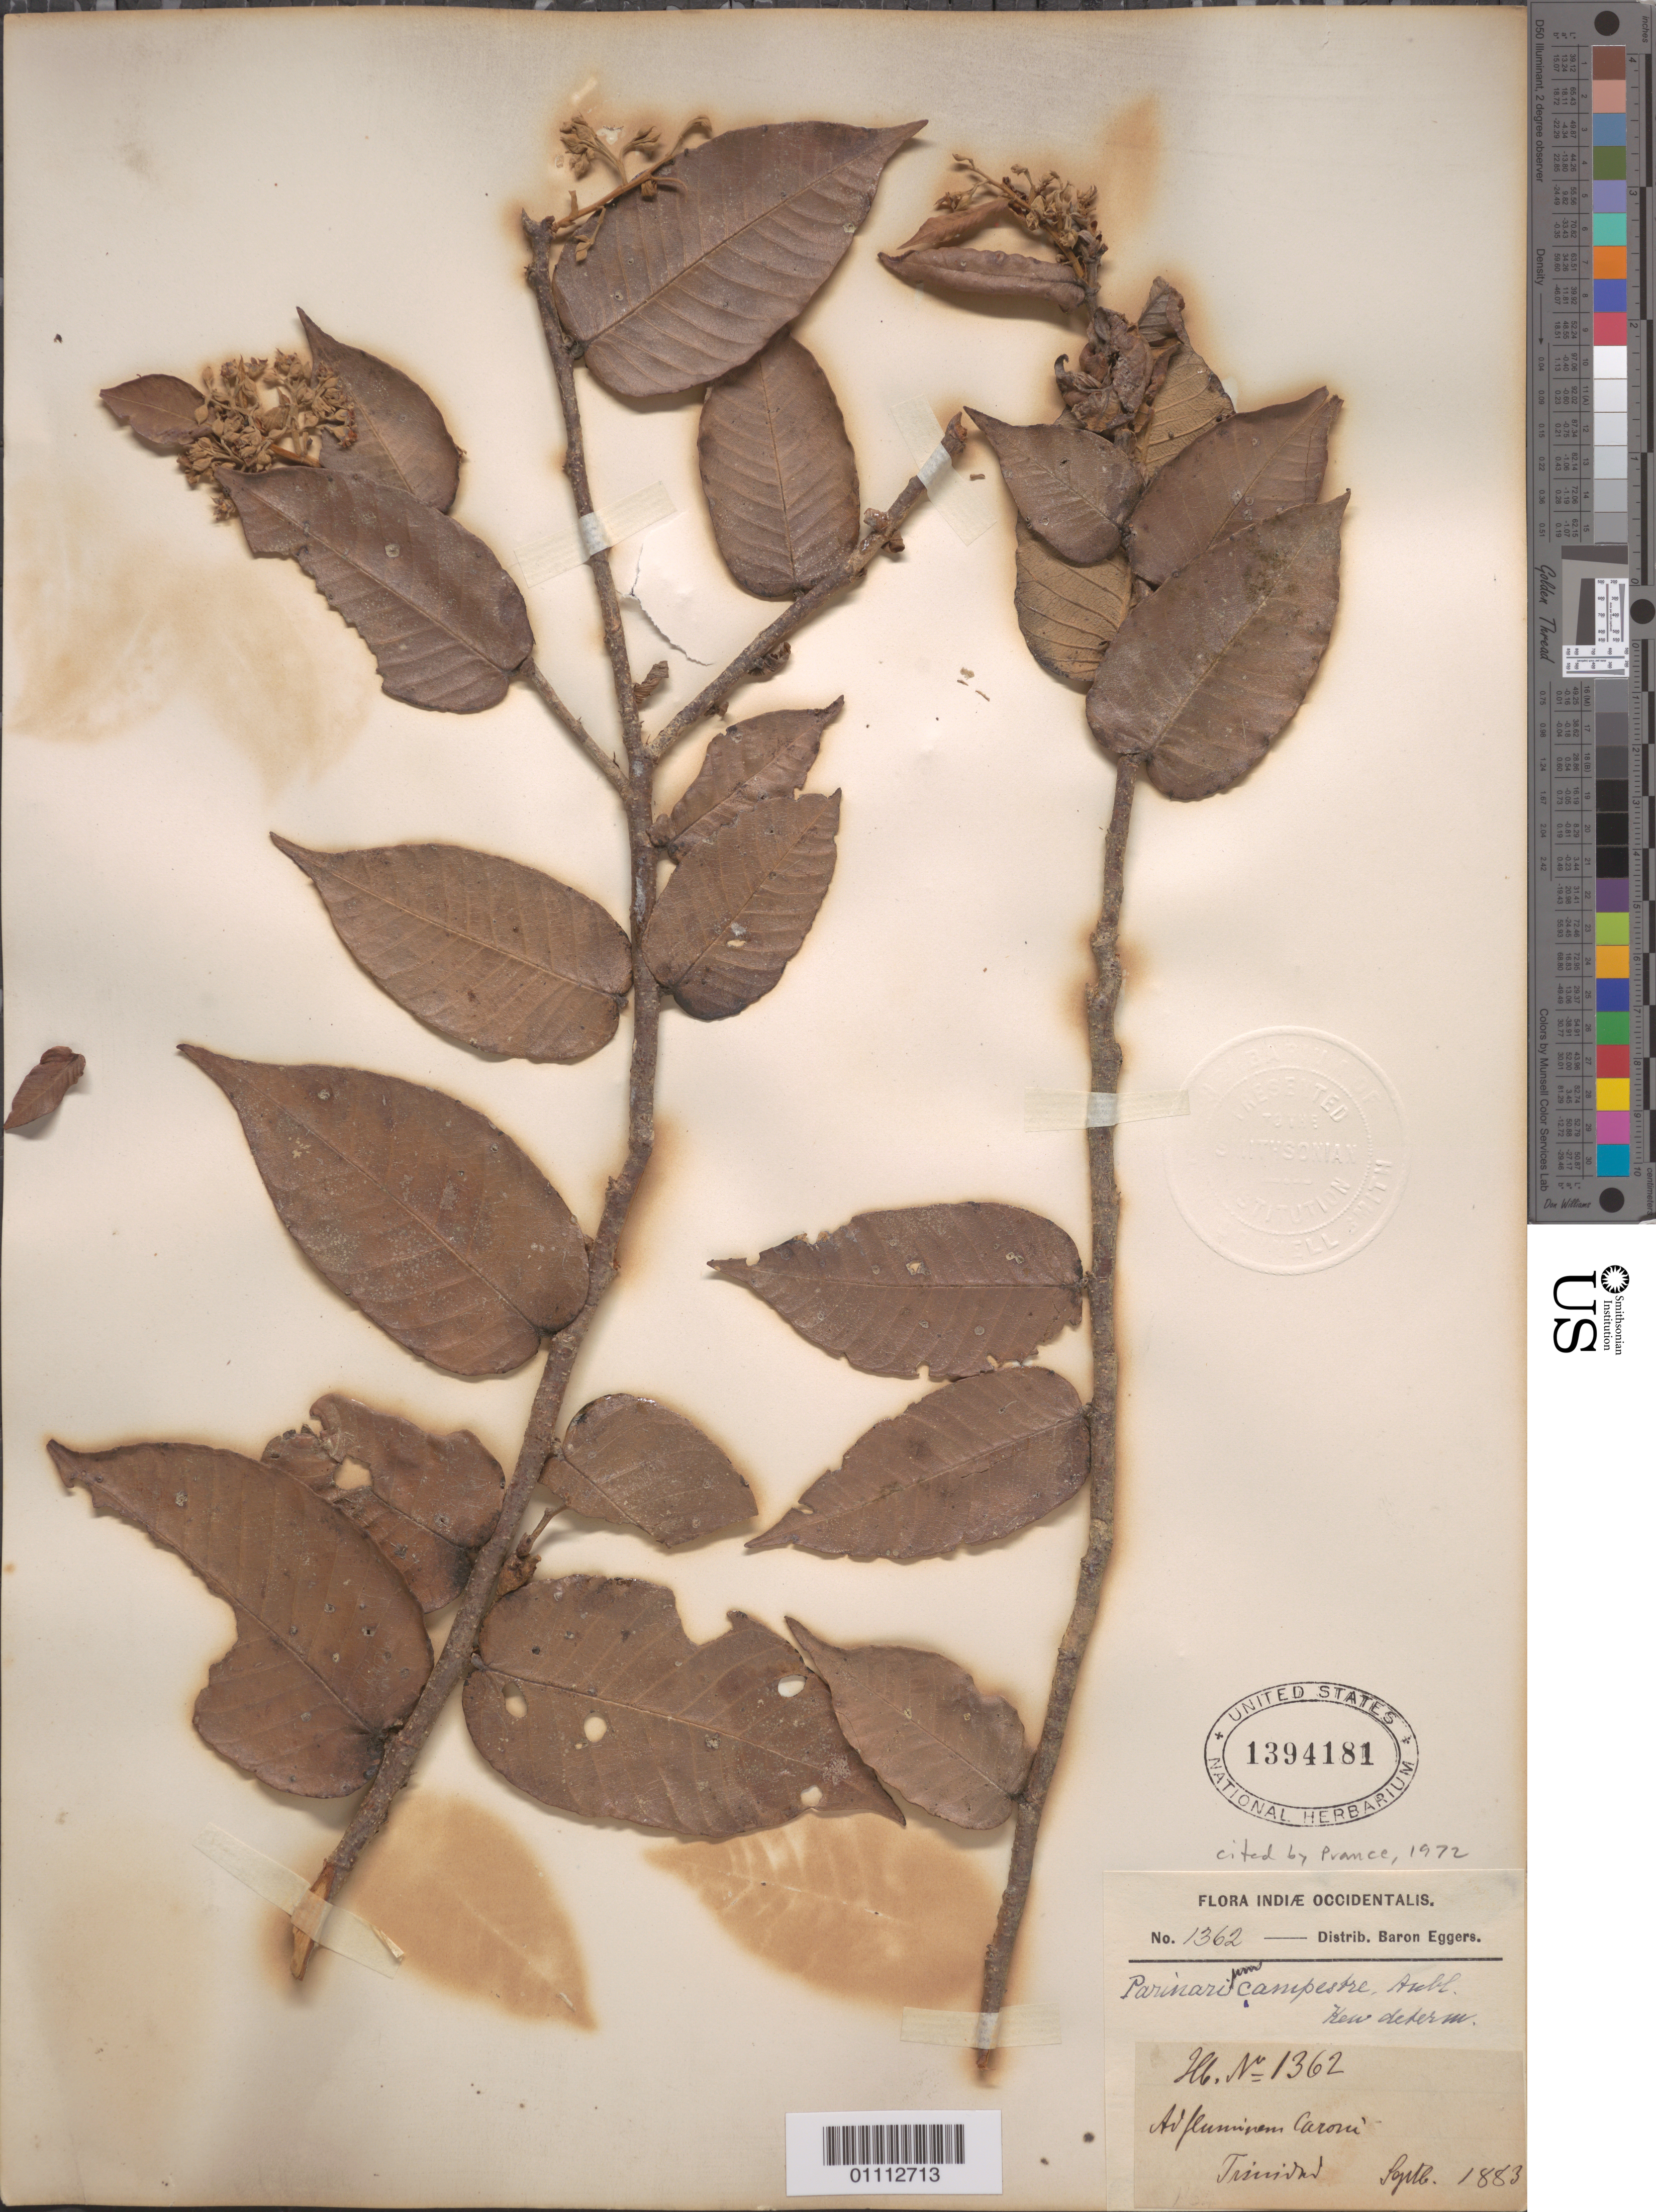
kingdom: Plantae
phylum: Tracheophyta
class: Magnoliopsida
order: Malpighiales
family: Chrysobalanaceae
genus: Parinari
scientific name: Parinari campestris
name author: Aubl.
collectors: H. F. A. von Eggers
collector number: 1362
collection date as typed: Sep 1883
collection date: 1883-09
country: Trinidad and Tobago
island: Trinidad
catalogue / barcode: US 1394181